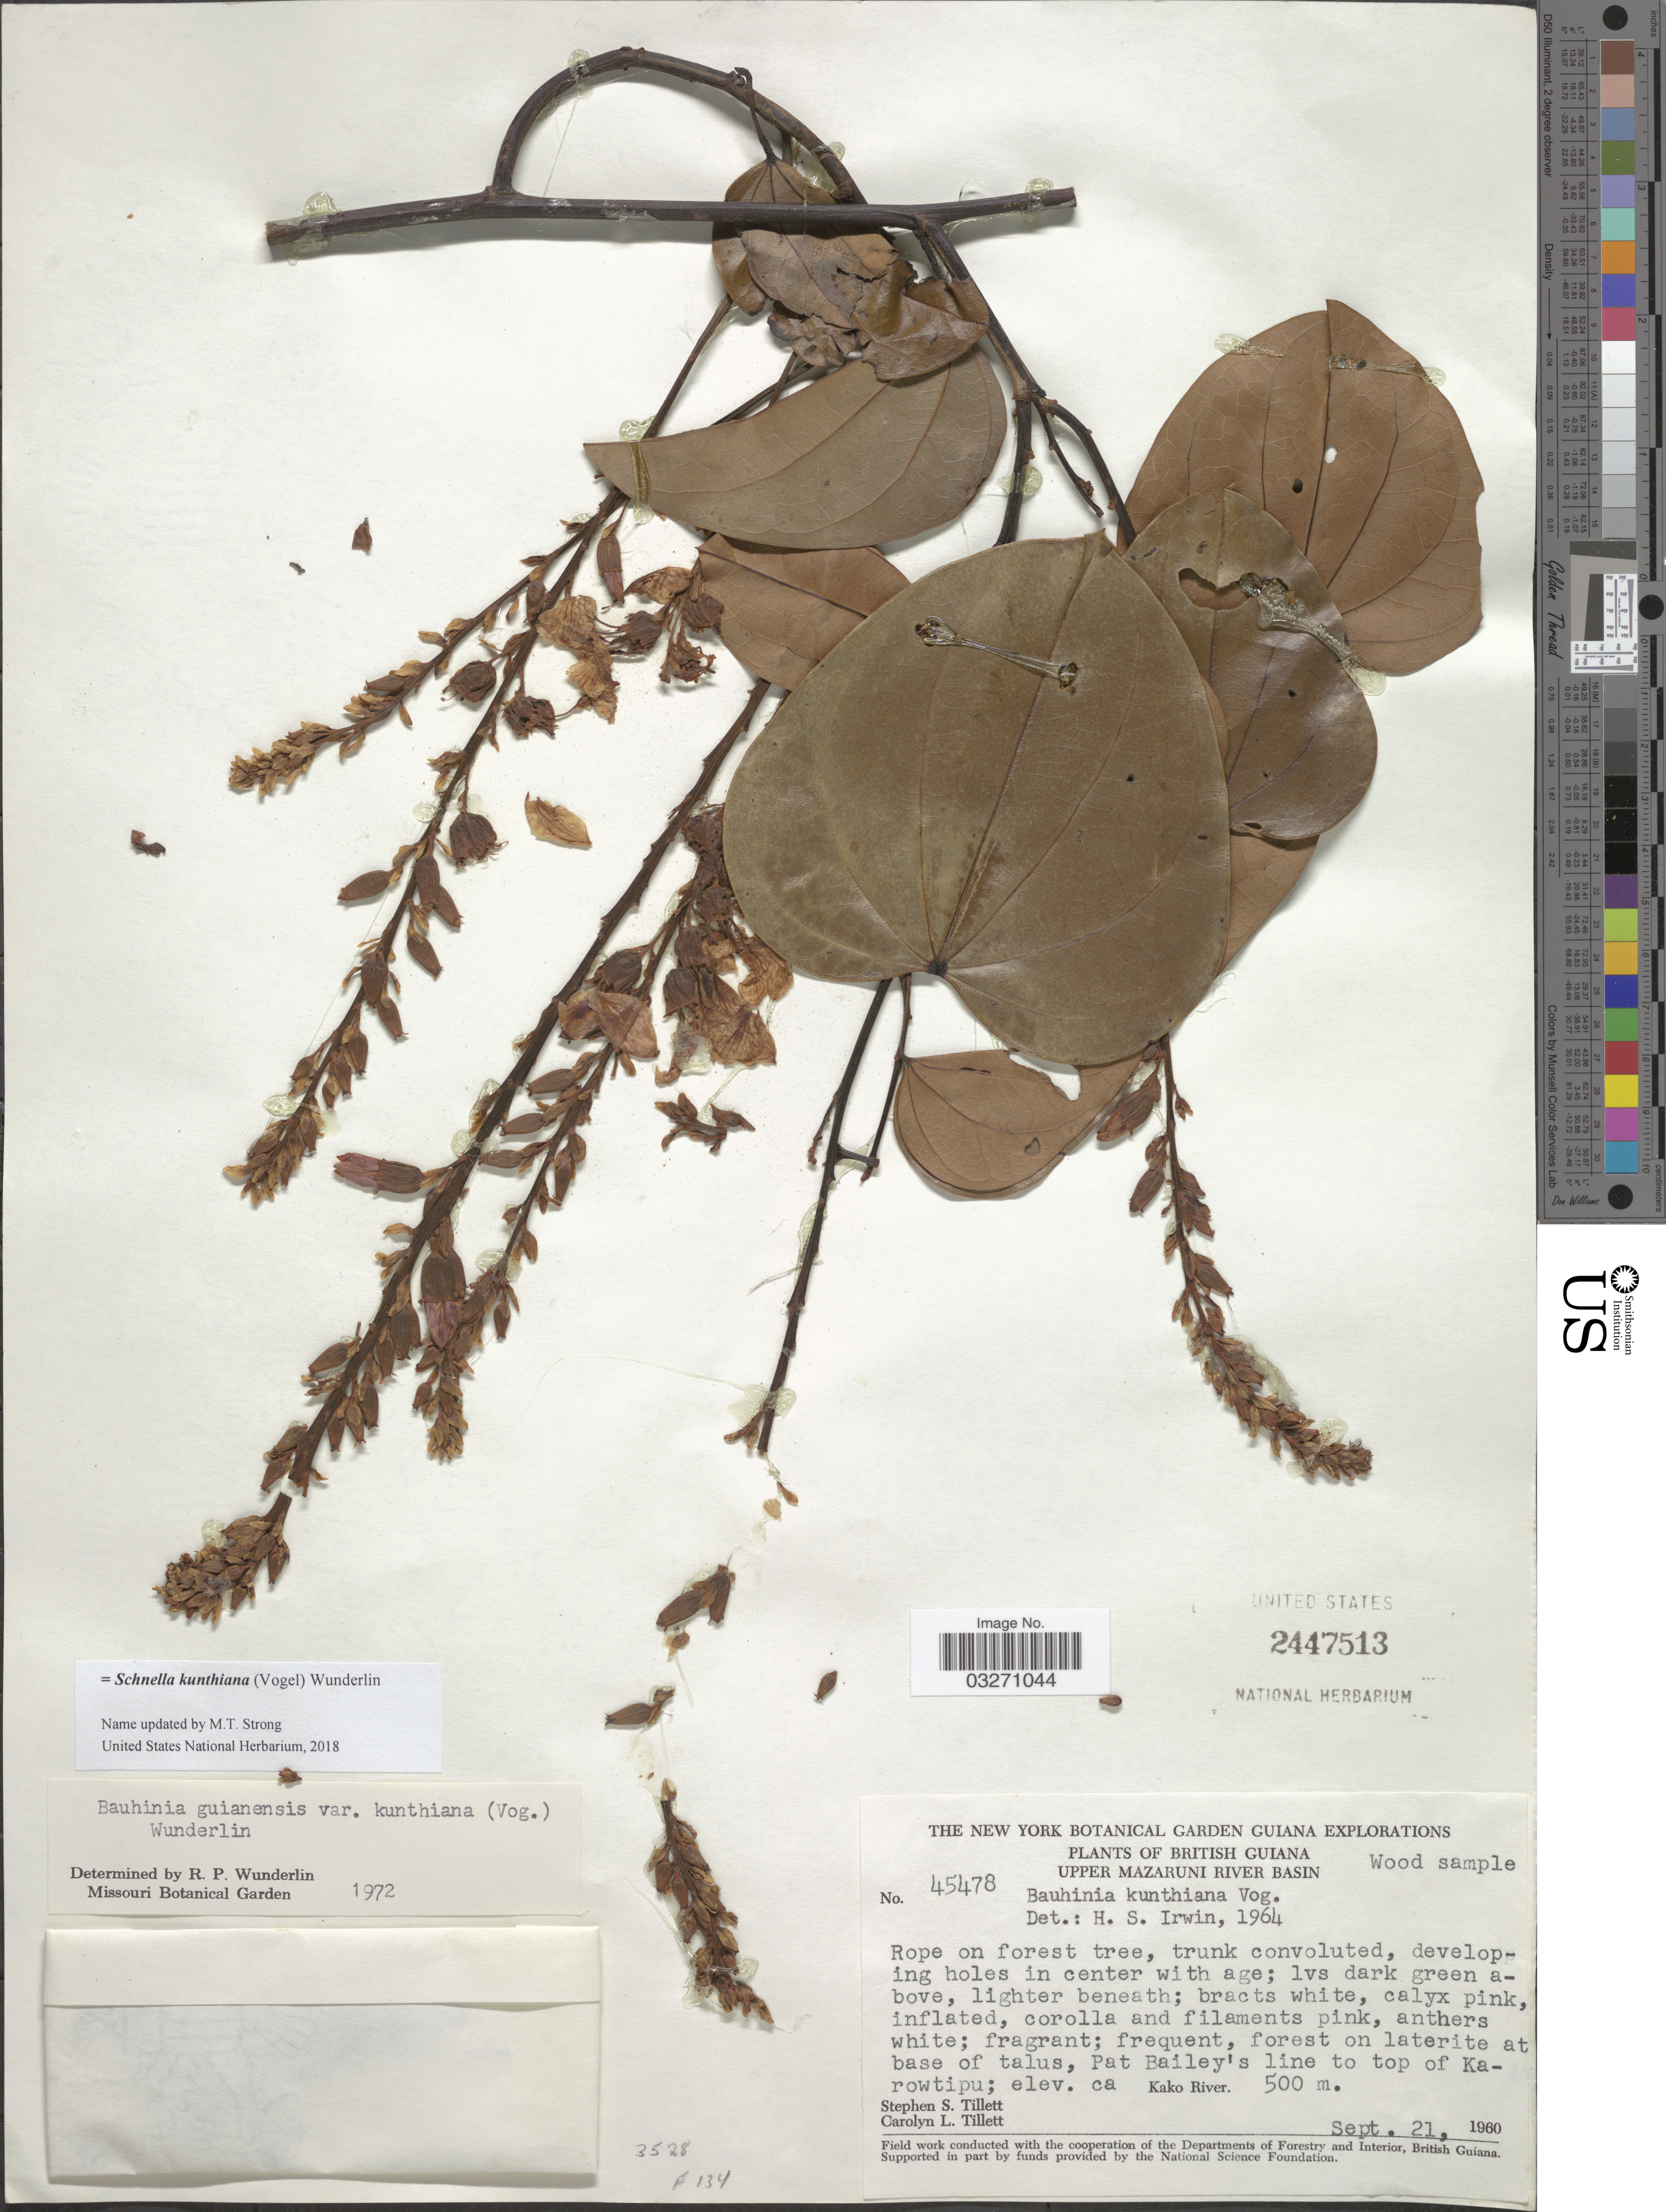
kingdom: Plantae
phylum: Tracheophyta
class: Magnoliopsida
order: Fabales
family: Fabaceae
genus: Schnella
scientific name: Schnella kunthiana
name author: (Vogel) Wunderlin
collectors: S. S. Tillett & C. L. Tillett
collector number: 45478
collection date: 1960-09-21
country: Guyana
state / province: Cuyuni-Mazaruni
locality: British Guiana, Upper Mazaruni River Basin, Pat Bailey's line to top of Karowtipu; Kako River.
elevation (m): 500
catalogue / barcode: US 2447513